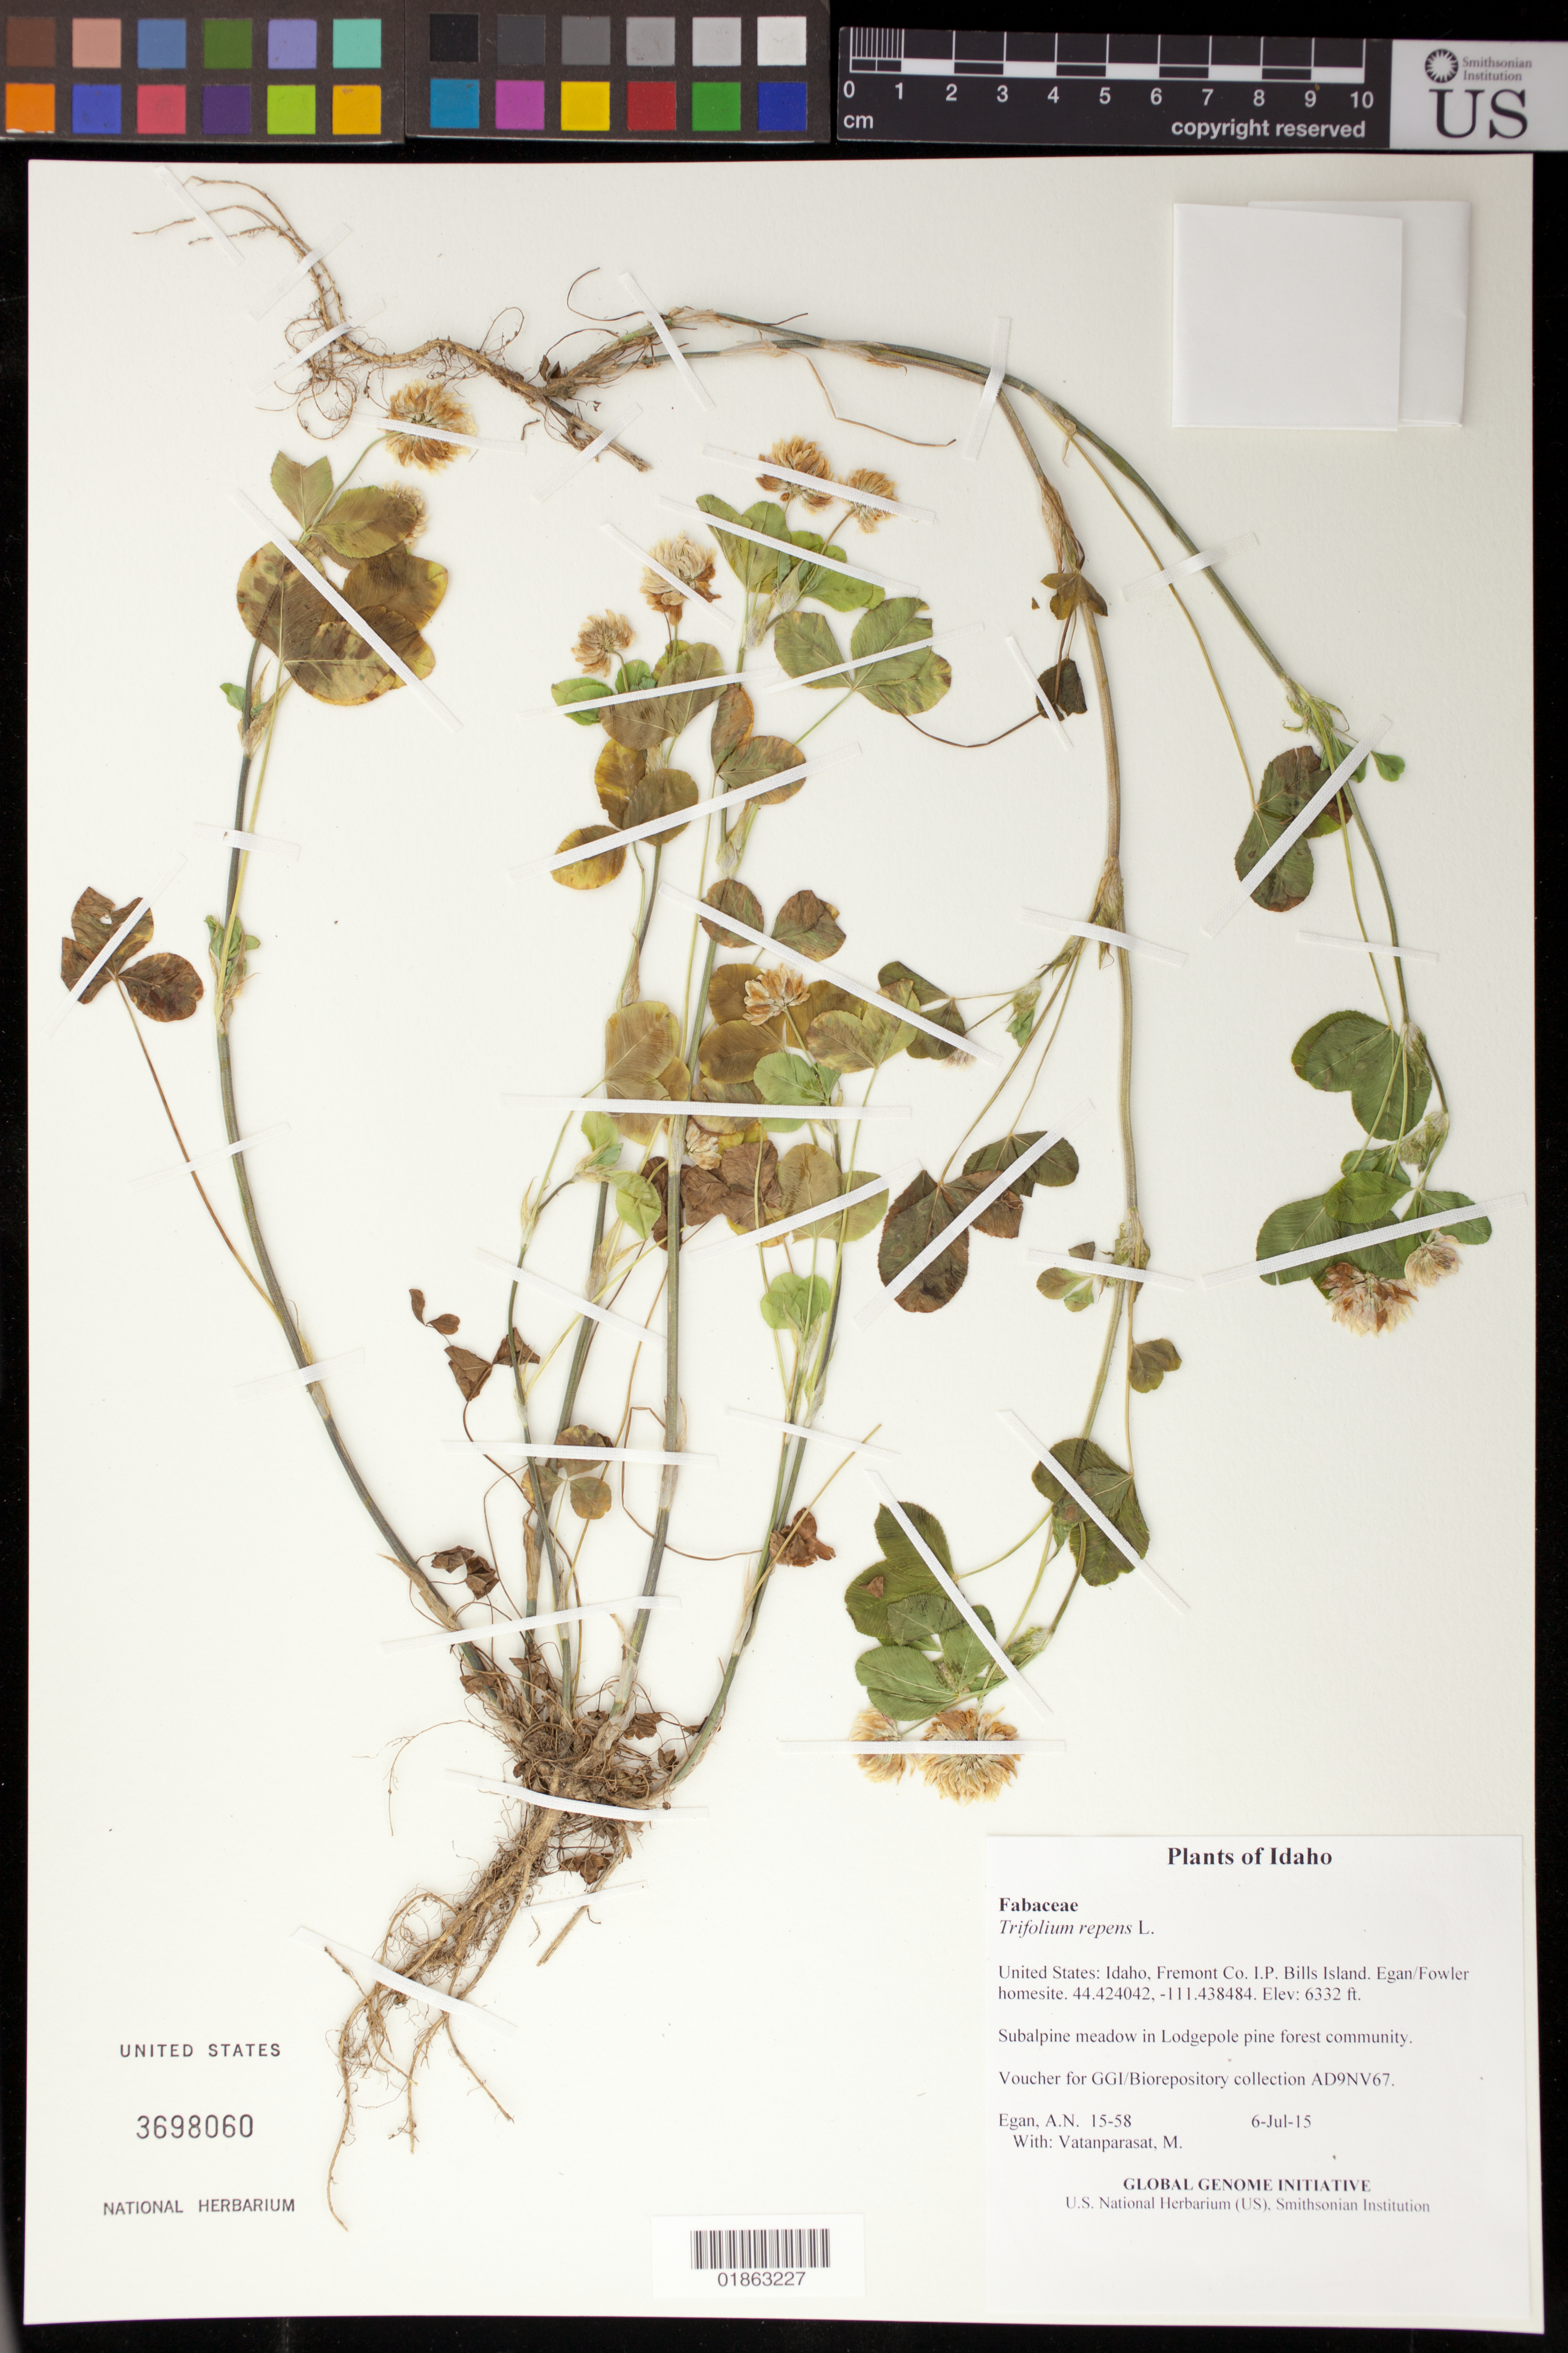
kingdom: Plantae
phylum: Tracheophyta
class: Magnoliopsida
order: Fabales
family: Fabaceae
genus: Trifolium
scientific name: Trifolium repens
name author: L.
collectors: A. N. Egan & M. Vatanparasat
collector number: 15-58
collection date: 2015-07-06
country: United States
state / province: Idaho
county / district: Fremont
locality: I.P. Bills Island. Egan/Fowler homesite.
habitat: Subalpine meadow in Lodgepole pine forest community.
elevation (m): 1930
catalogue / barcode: US 3698060